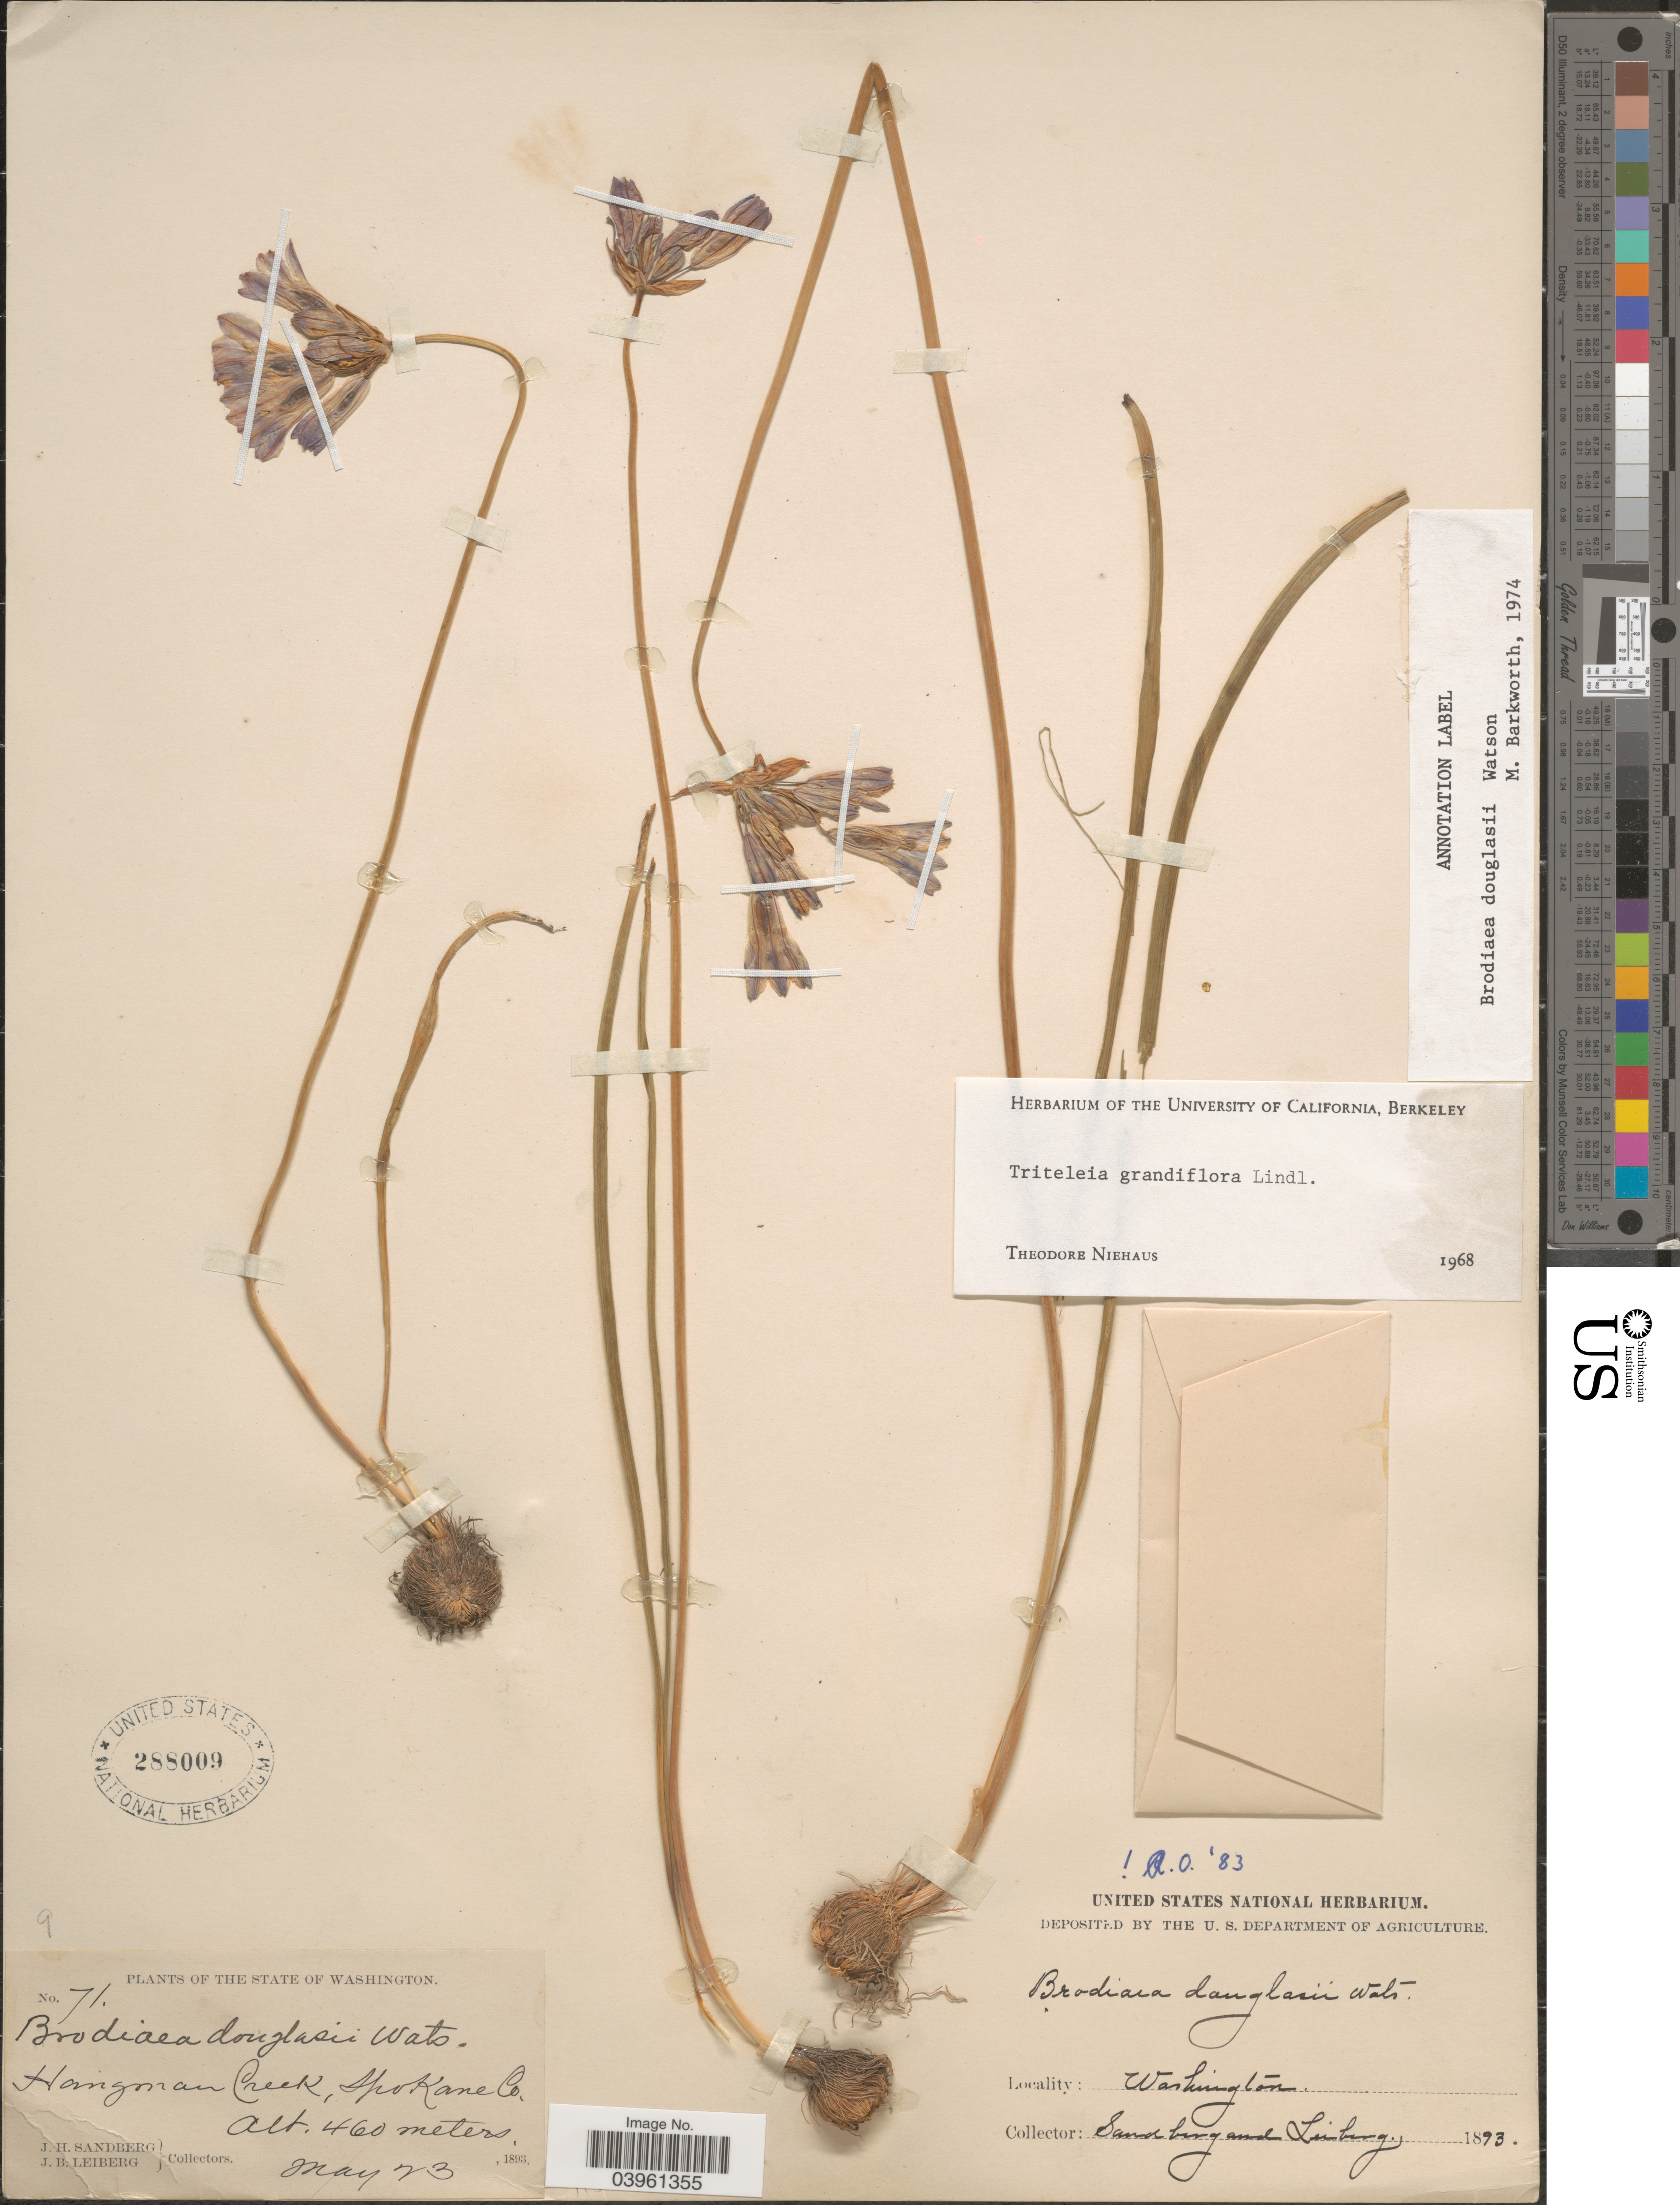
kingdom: Plantae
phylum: Tracheophyta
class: Liliopsida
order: Asparagales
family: Asparagaceae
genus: Triteleia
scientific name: Triteleia grandiflora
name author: Lindl.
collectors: J. H. Sandberg & J. B. Leiberg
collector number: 71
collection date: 1893-05-23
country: United States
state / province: Washington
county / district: Spokane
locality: Hangman Creek, Spokane Co.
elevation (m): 460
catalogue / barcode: US 288009